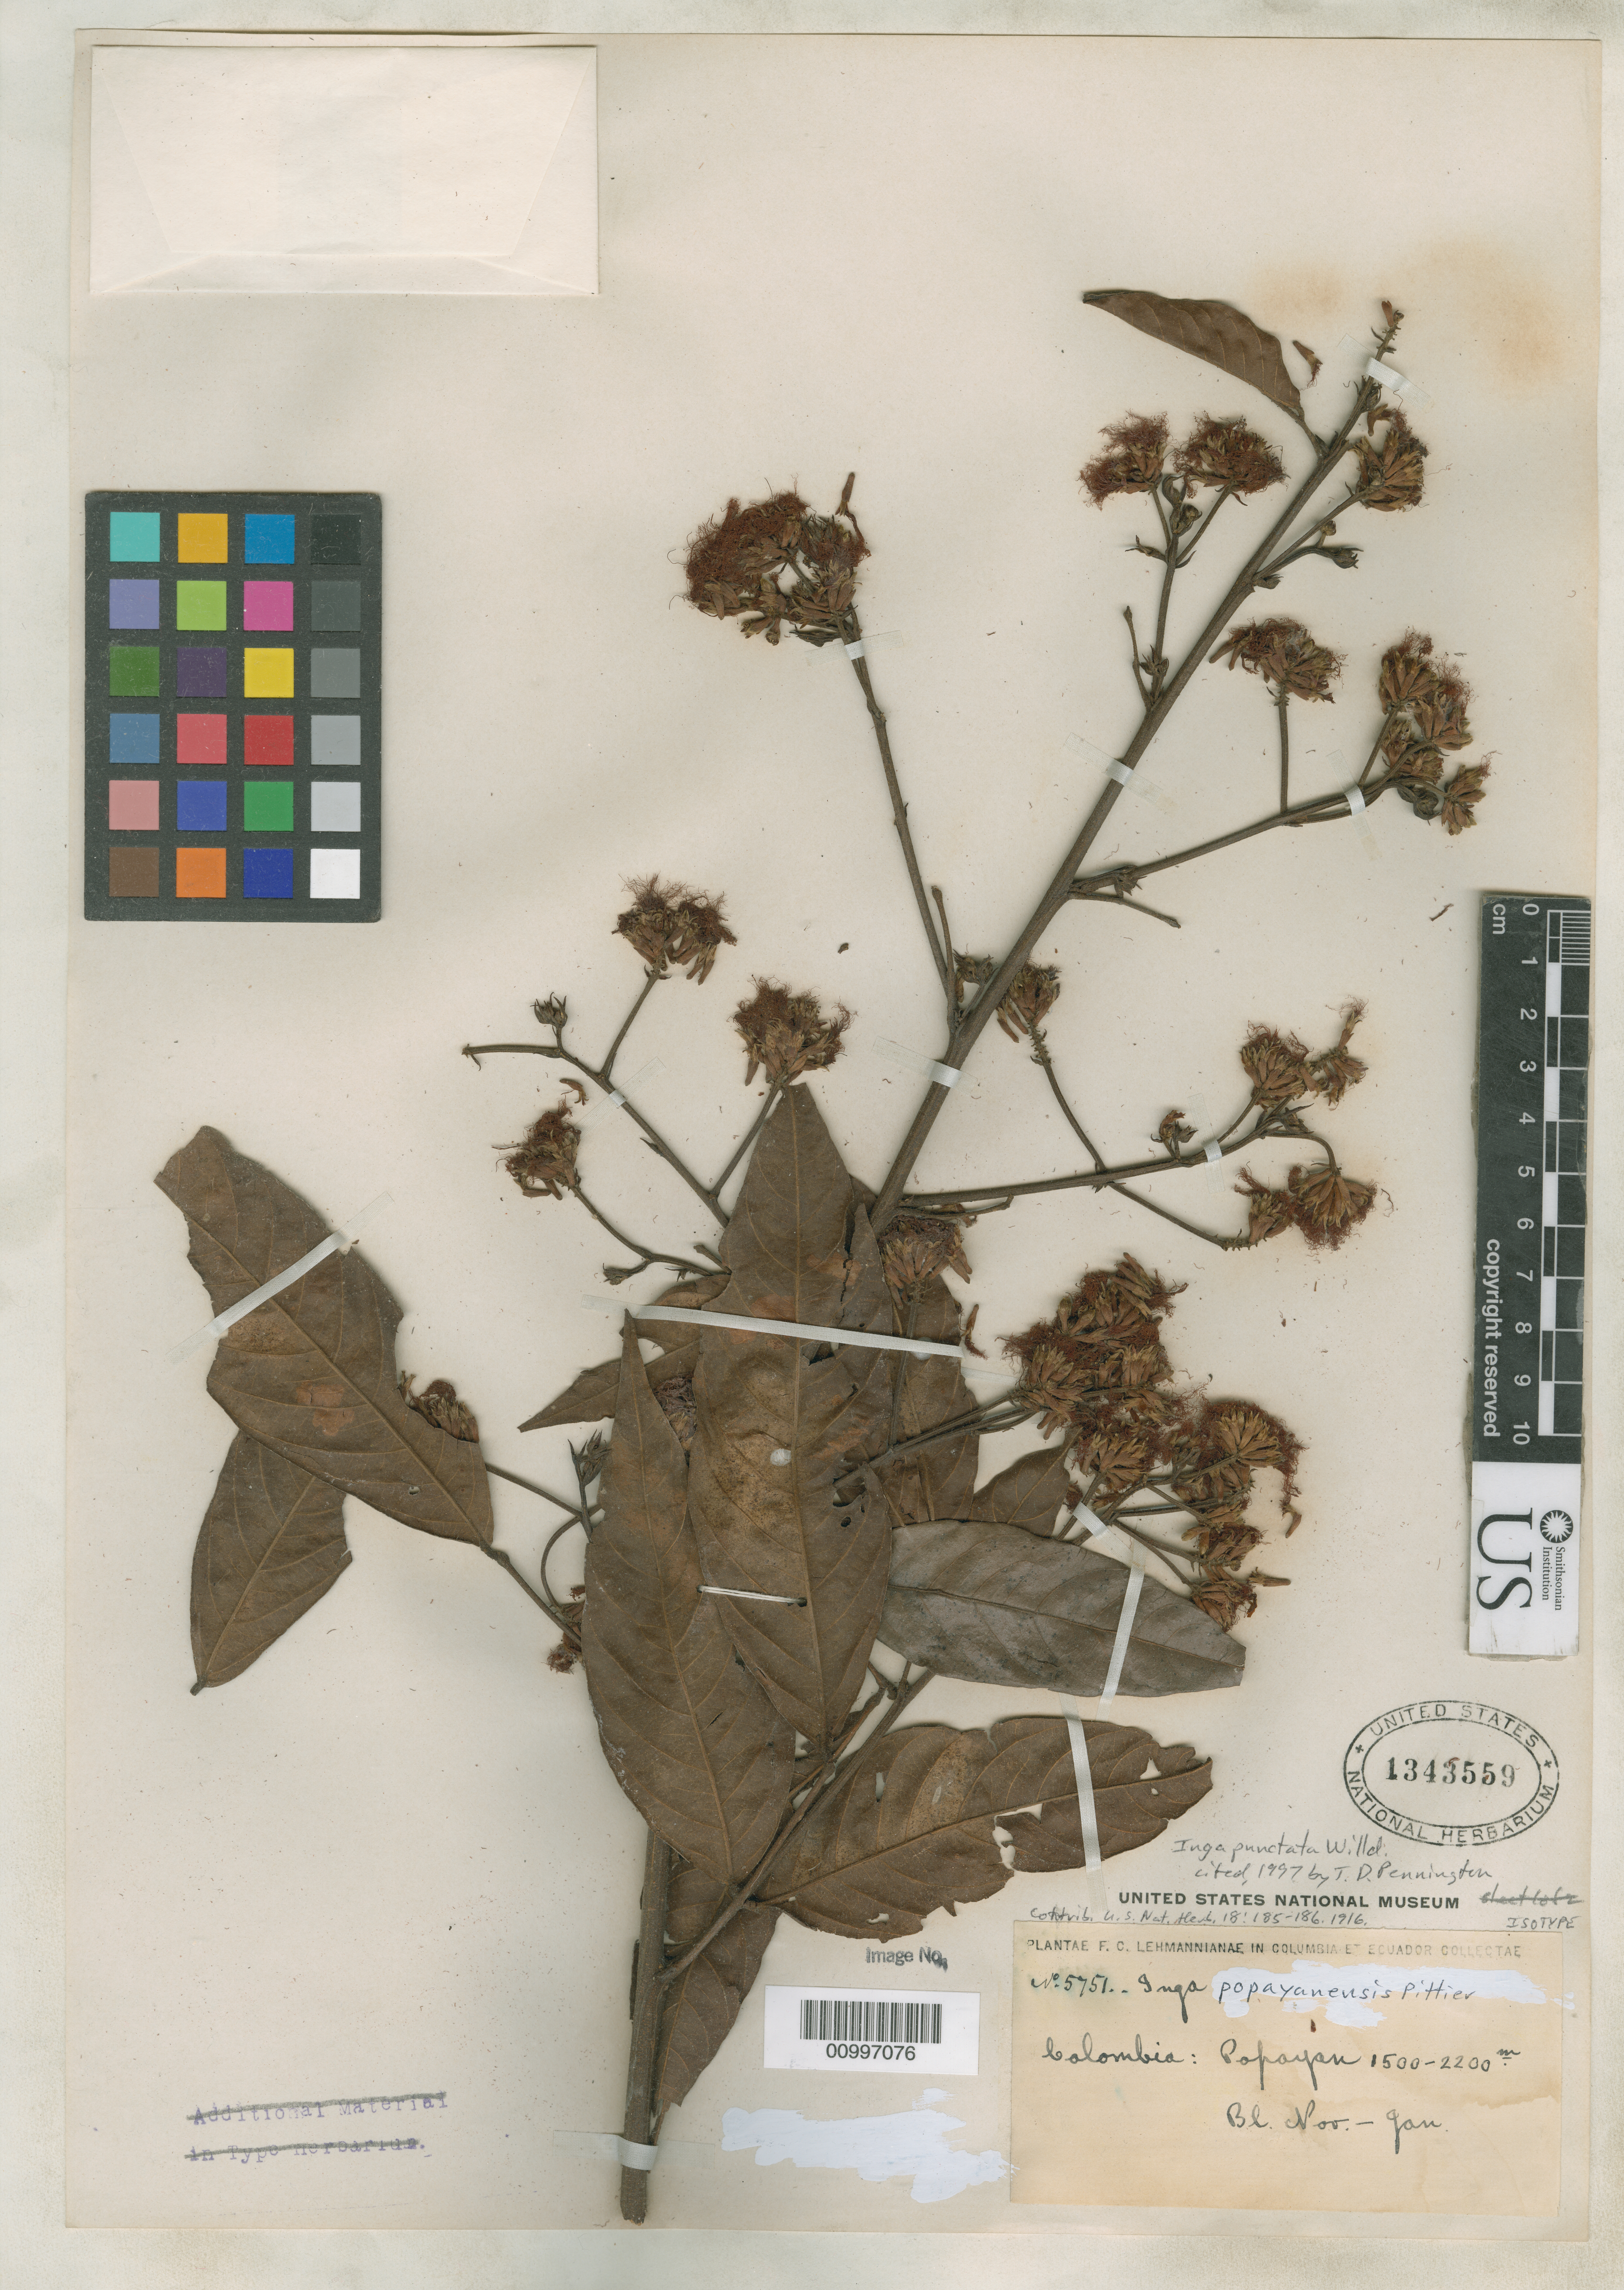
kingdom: Plantae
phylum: Tracheophyta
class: Magnoliopsida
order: Fabales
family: Fabaceae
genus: Inga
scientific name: Inga popayanensis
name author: Pittier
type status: Isotype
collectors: F. C. Lehmann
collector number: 5751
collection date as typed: Nov ---- to -- Jan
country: Colombia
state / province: Cauca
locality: Popayan.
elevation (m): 1500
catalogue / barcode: US 1343559